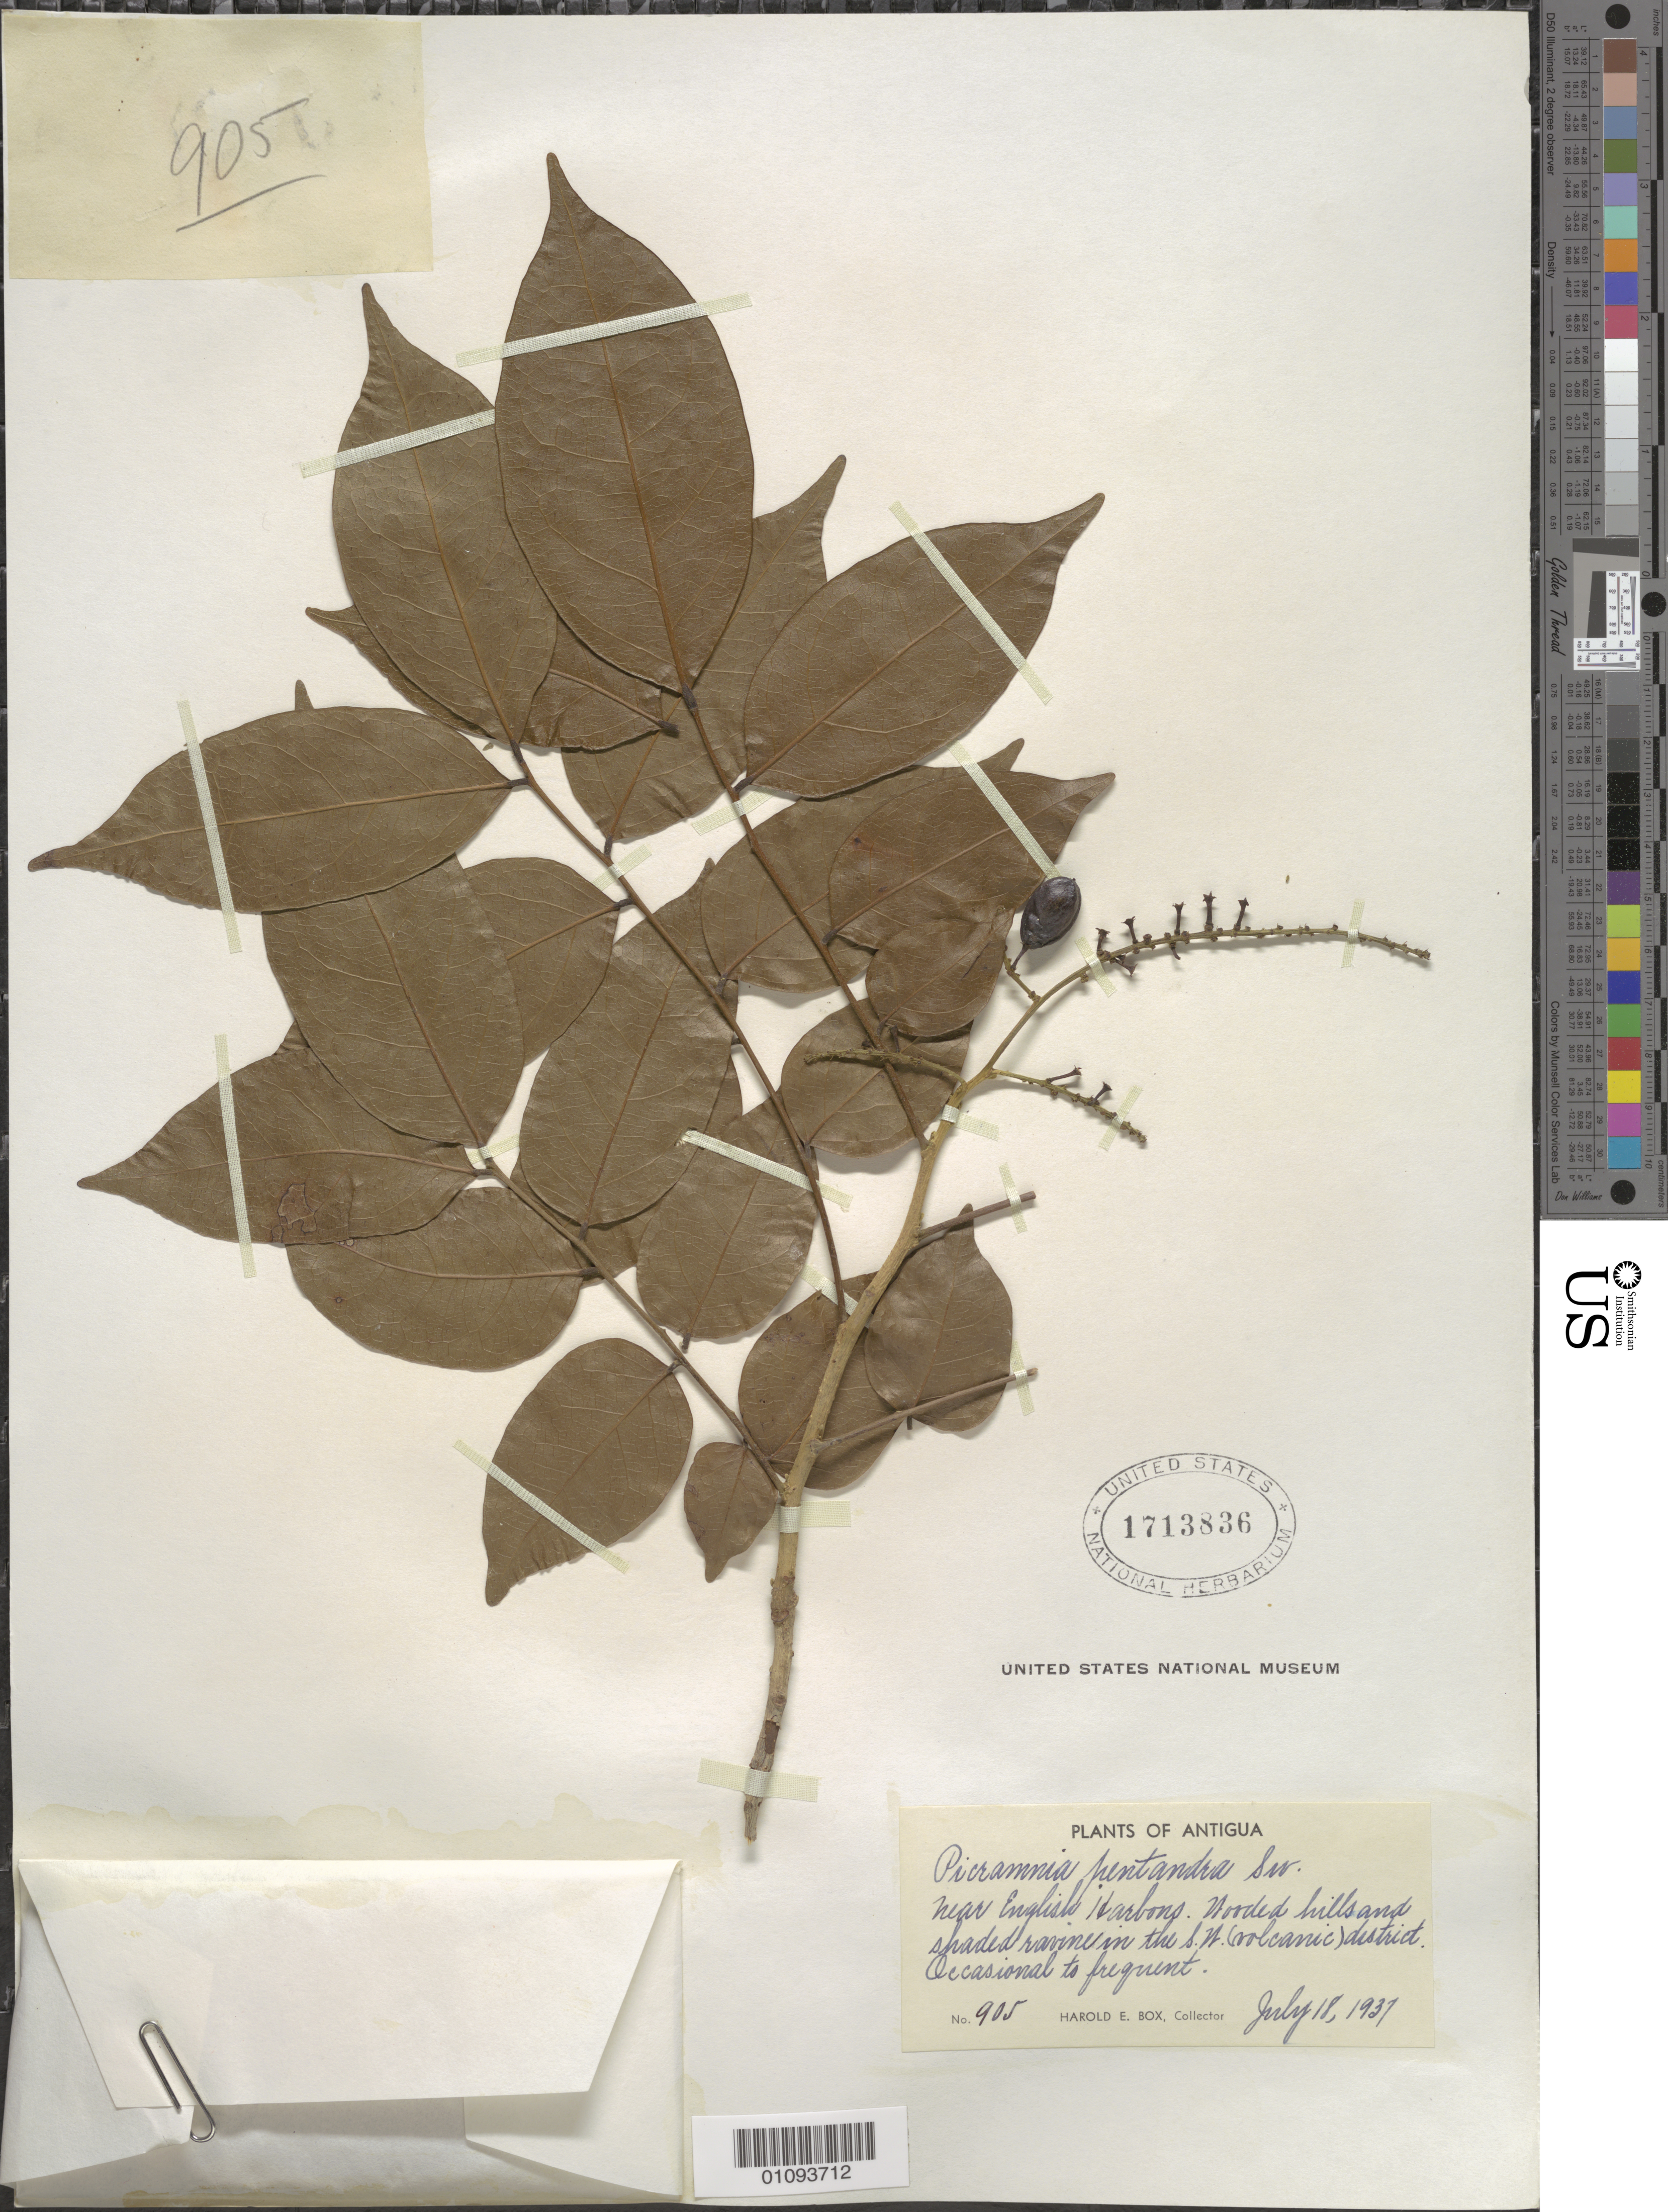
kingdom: Plantae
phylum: Tracheophyta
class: Magnoliopsida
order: Picramniales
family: Picramniaceae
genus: Picramnia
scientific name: Picramnia pentandra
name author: Sw.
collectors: H. E. Box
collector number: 905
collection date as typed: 18 Jul 1937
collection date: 1937-07-18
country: Antigua and Barbuda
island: Leeward Is.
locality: Near English Harbour, in SW (volcanic) district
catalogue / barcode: US 1713836